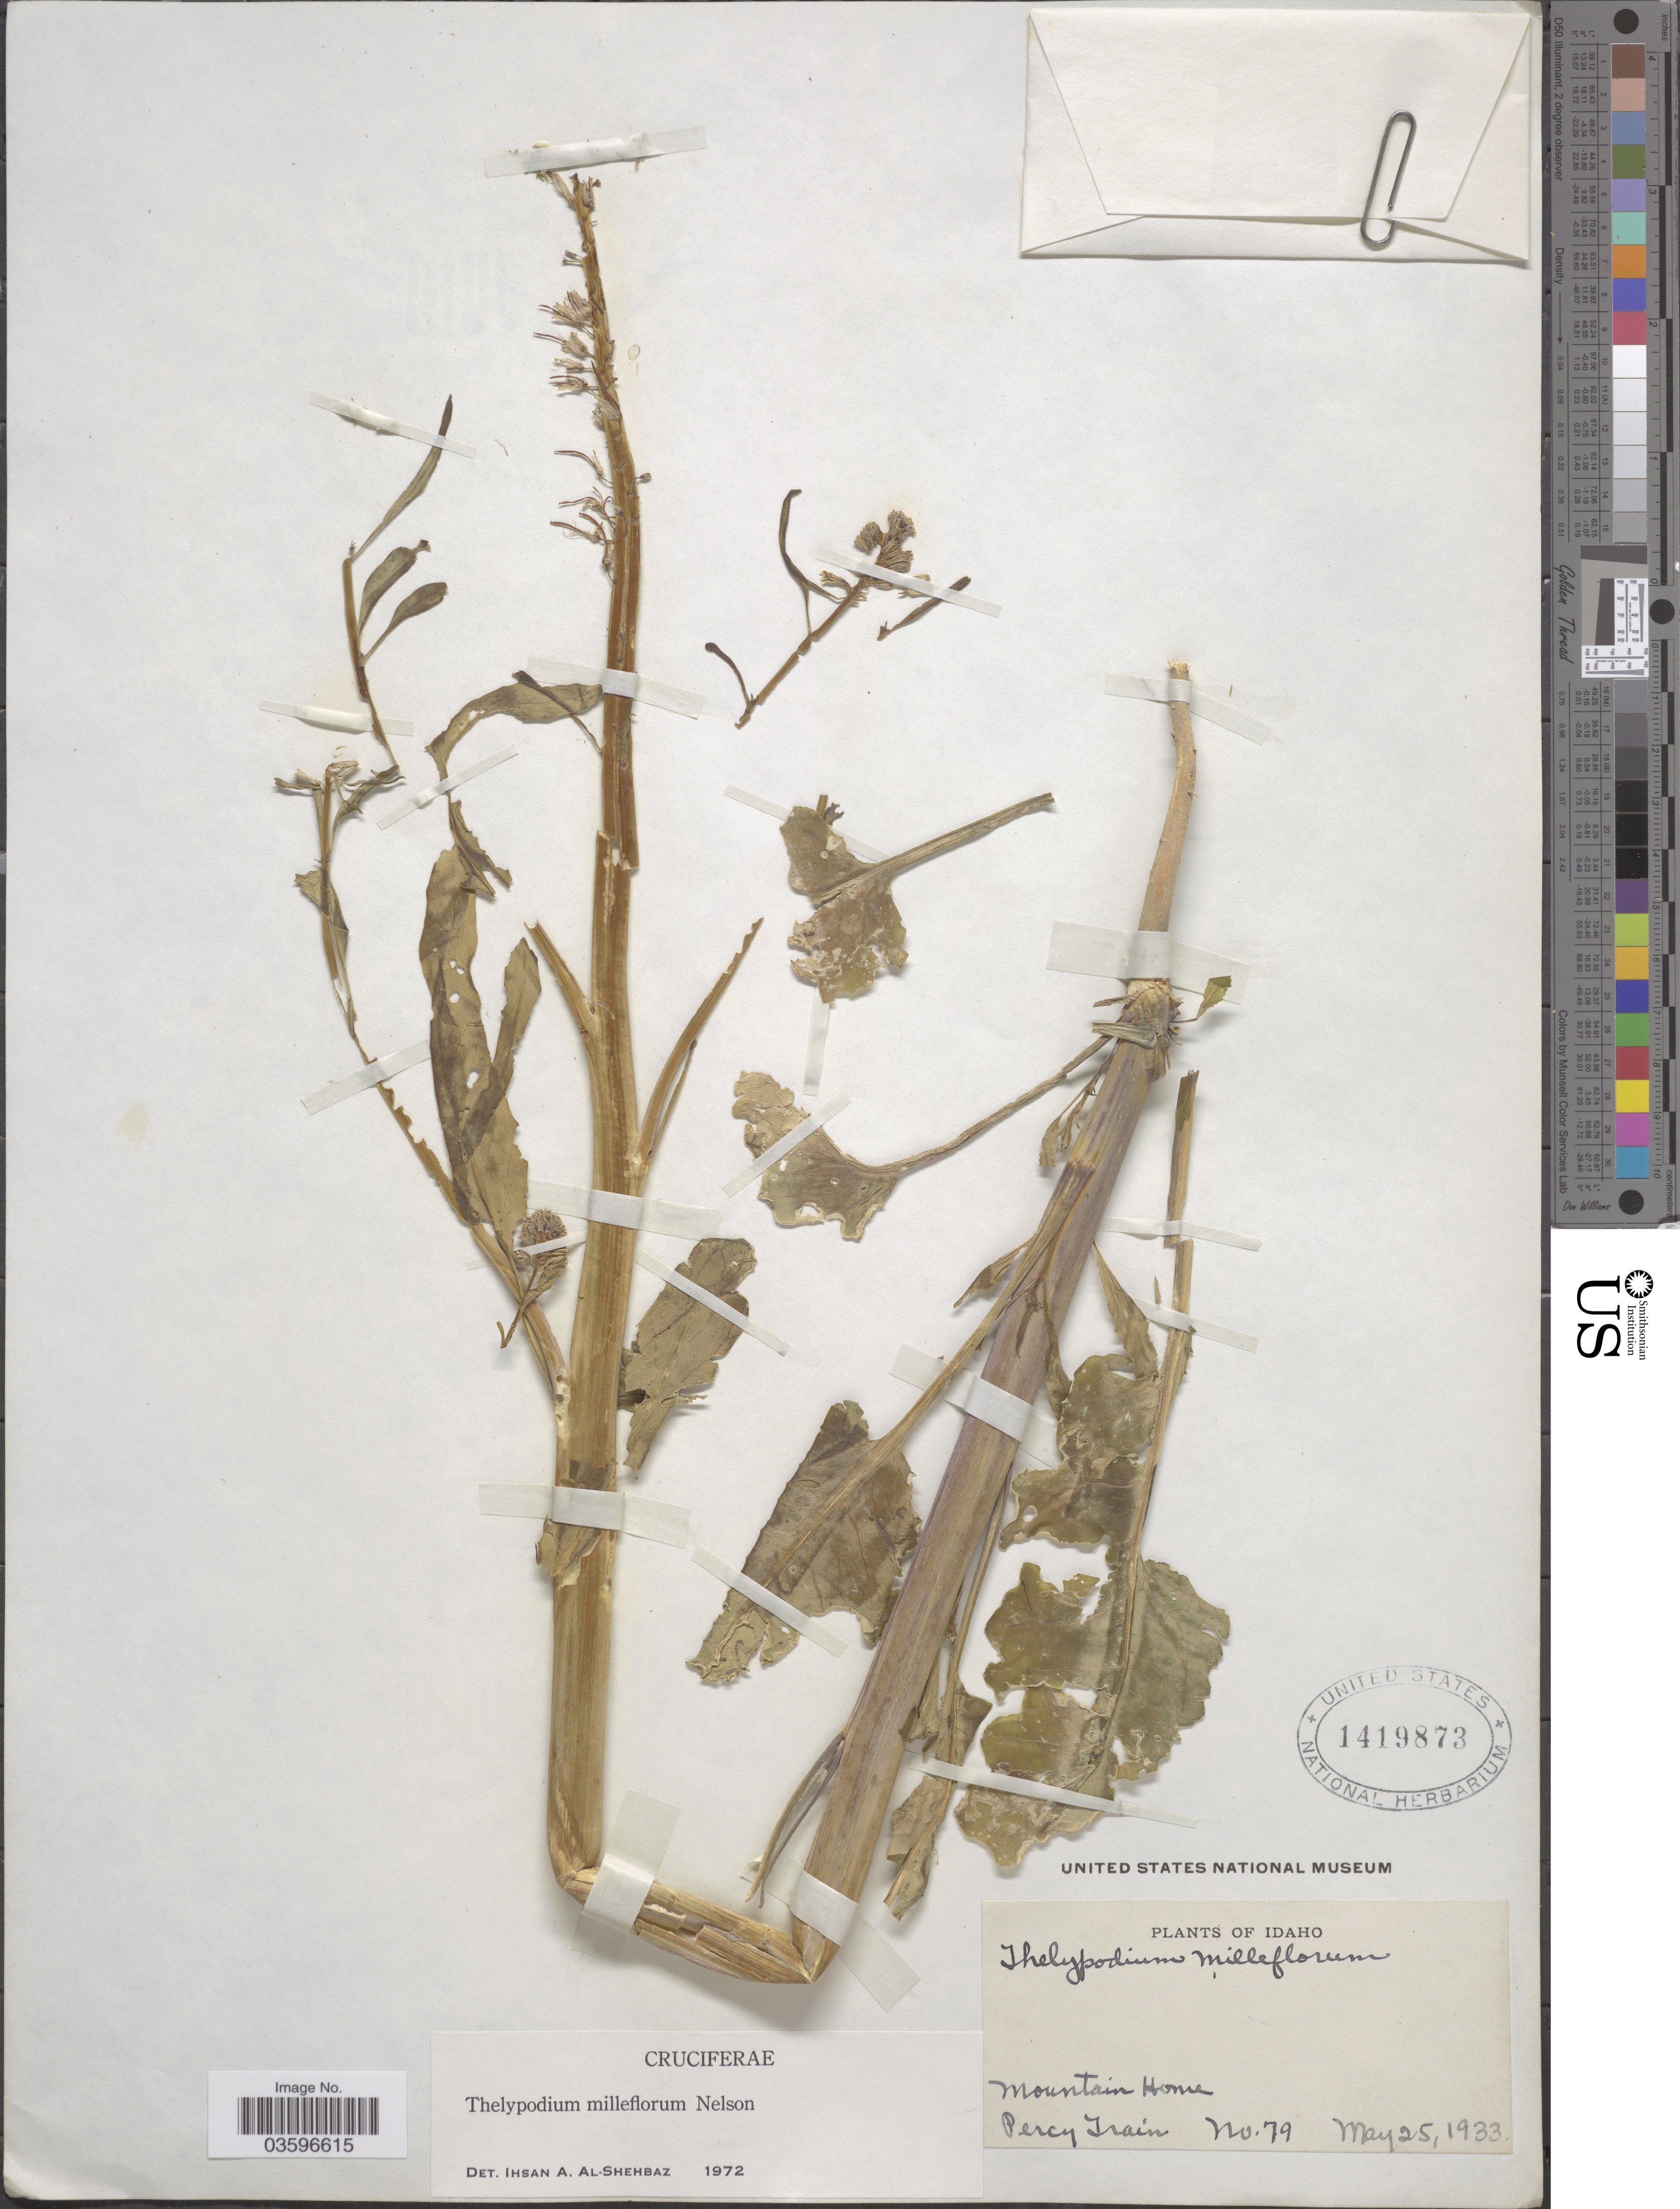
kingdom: Plantae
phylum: Tracheophyta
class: Magnoliopsida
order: Brassicales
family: Brassicaceae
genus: Thelypodium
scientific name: Thelypodium milleflorum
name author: A. Nelson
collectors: P. Train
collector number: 79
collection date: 1933-05-25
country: United States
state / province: Idaho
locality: Mountain Home.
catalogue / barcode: US 1419873